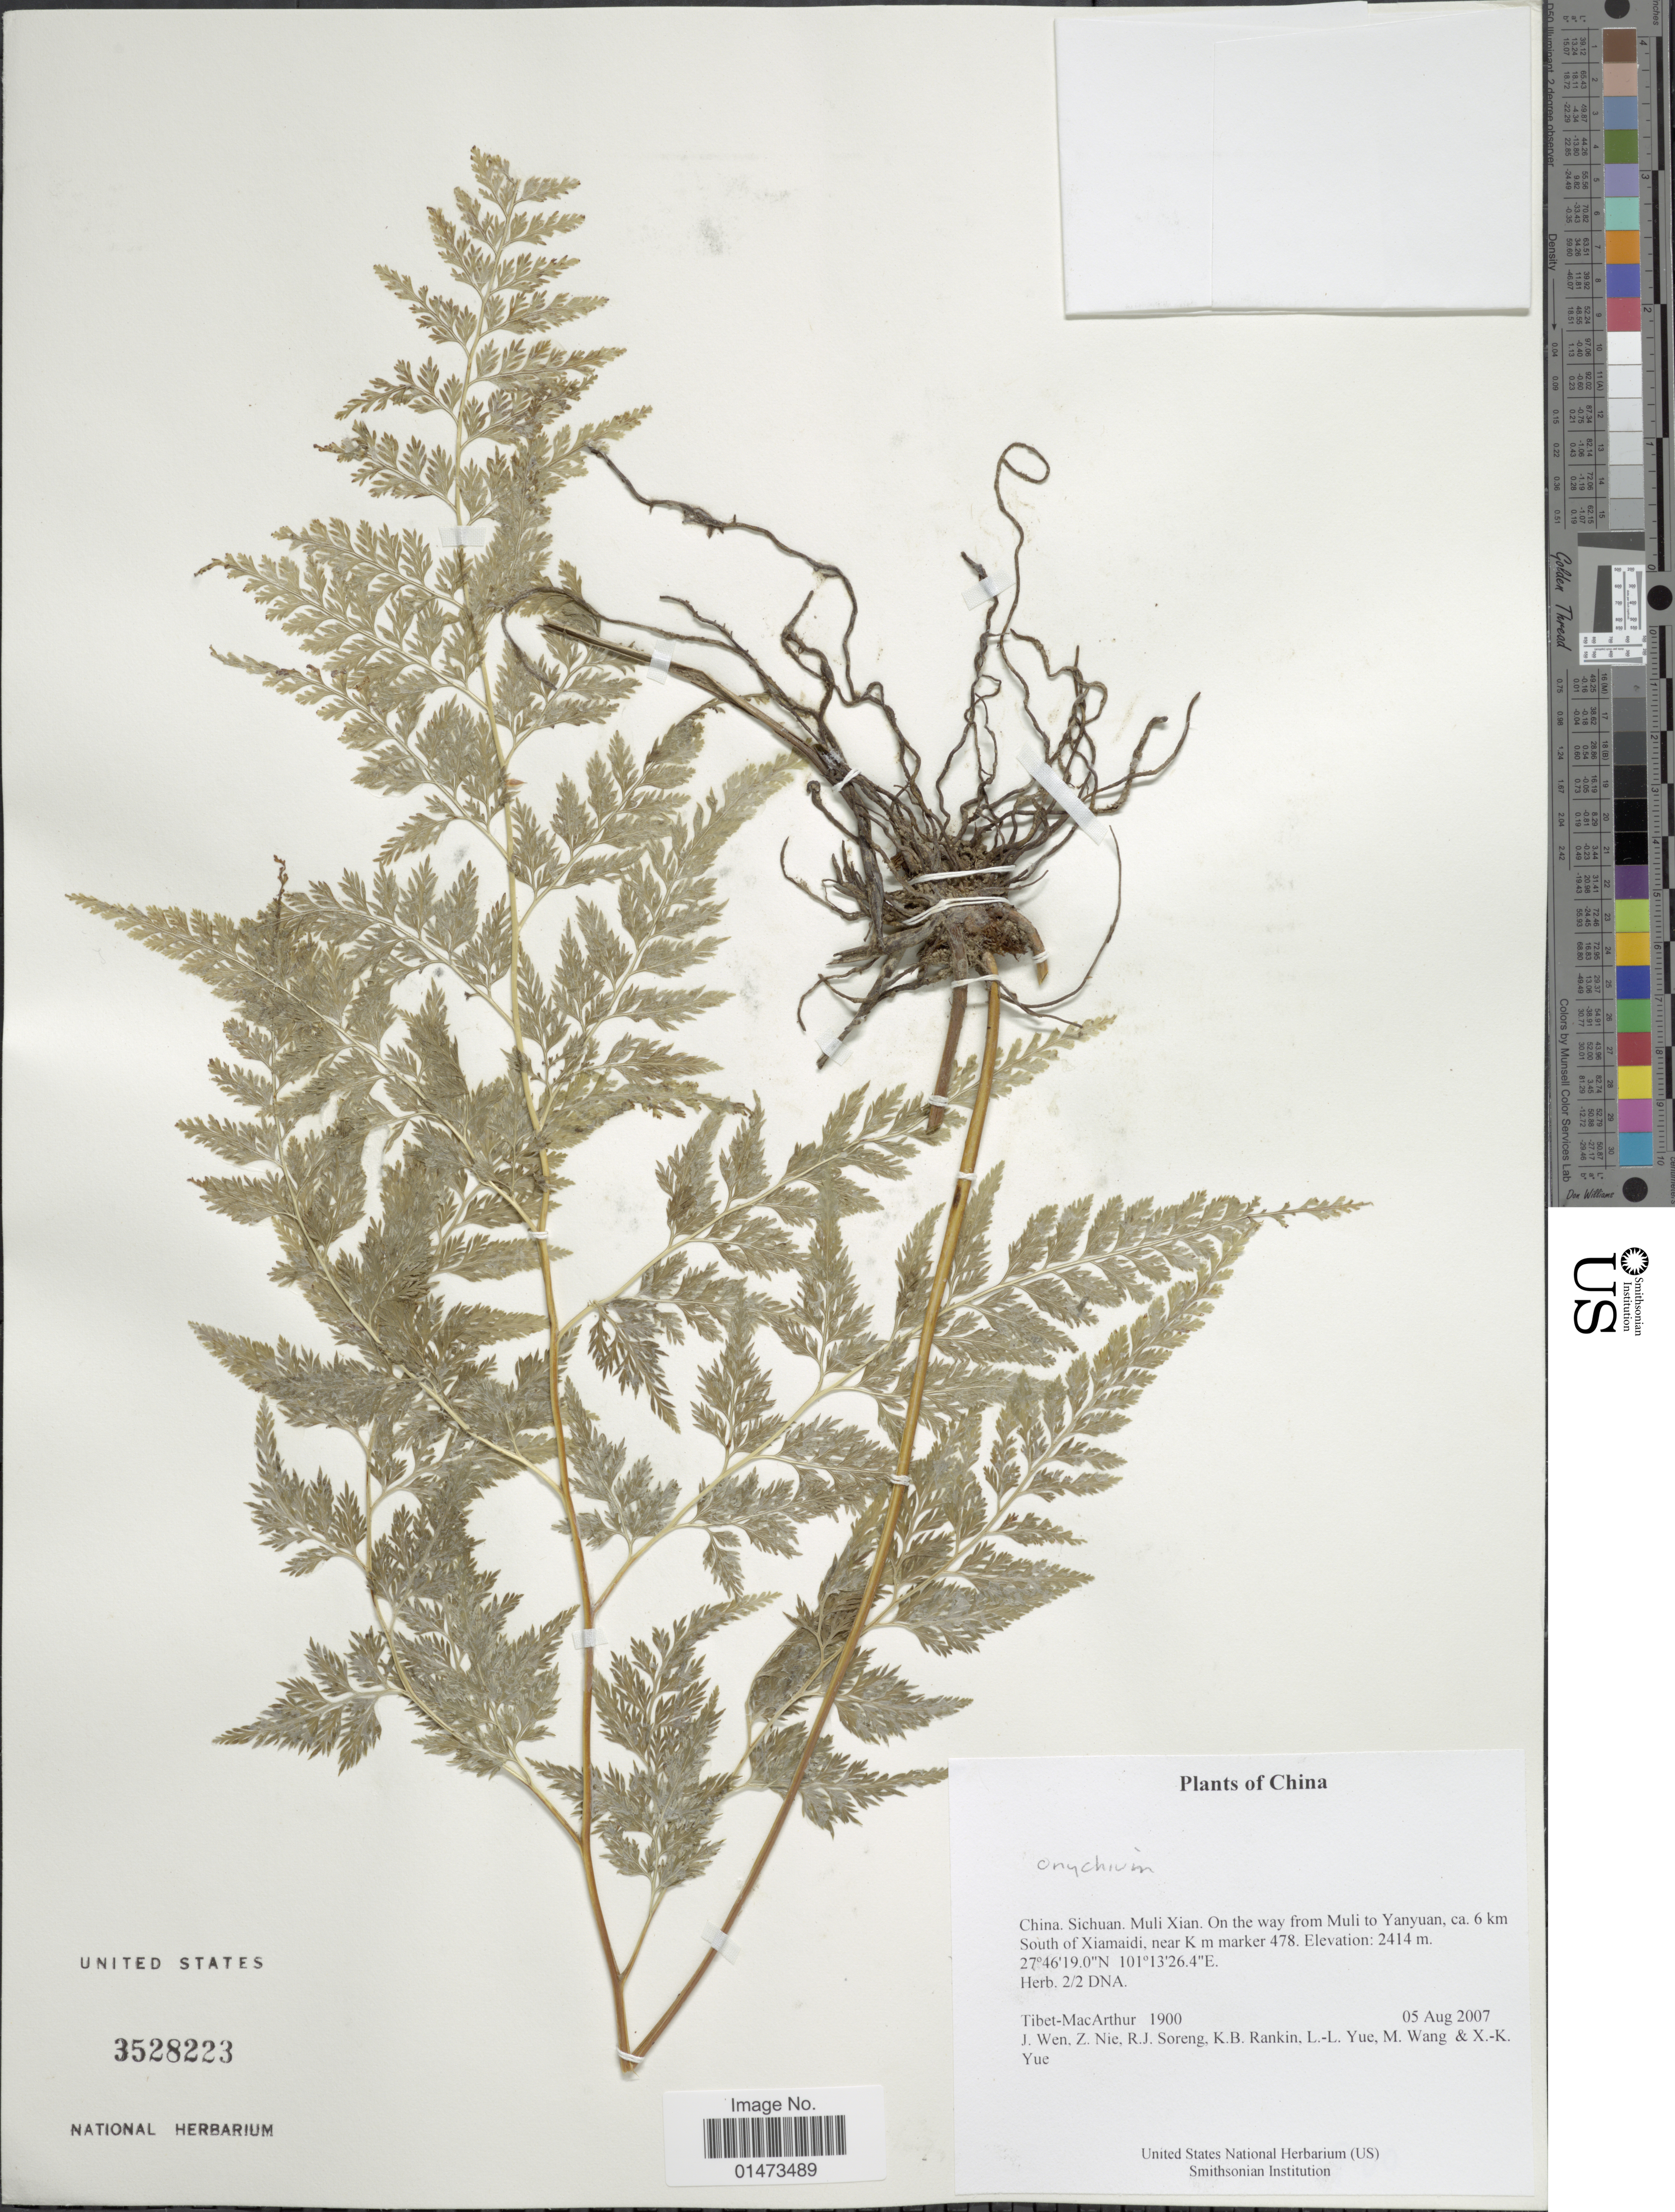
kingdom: Plantae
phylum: Tracheophyta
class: Polypodiopsida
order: Polypodiales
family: Pteridaceae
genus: Onychium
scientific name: Onychium sp.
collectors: Tibet-MacArthur, J. Wen, Z. Nie, R. J. Soreng & et al.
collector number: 1900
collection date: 2007-08-05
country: China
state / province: Sichuan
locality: Muli Xian. On the way from Muli to Yanyuan, ca. 6 km South of Xiamaidi, near K m marker 478.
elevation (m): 2414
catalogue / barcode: US 3528223